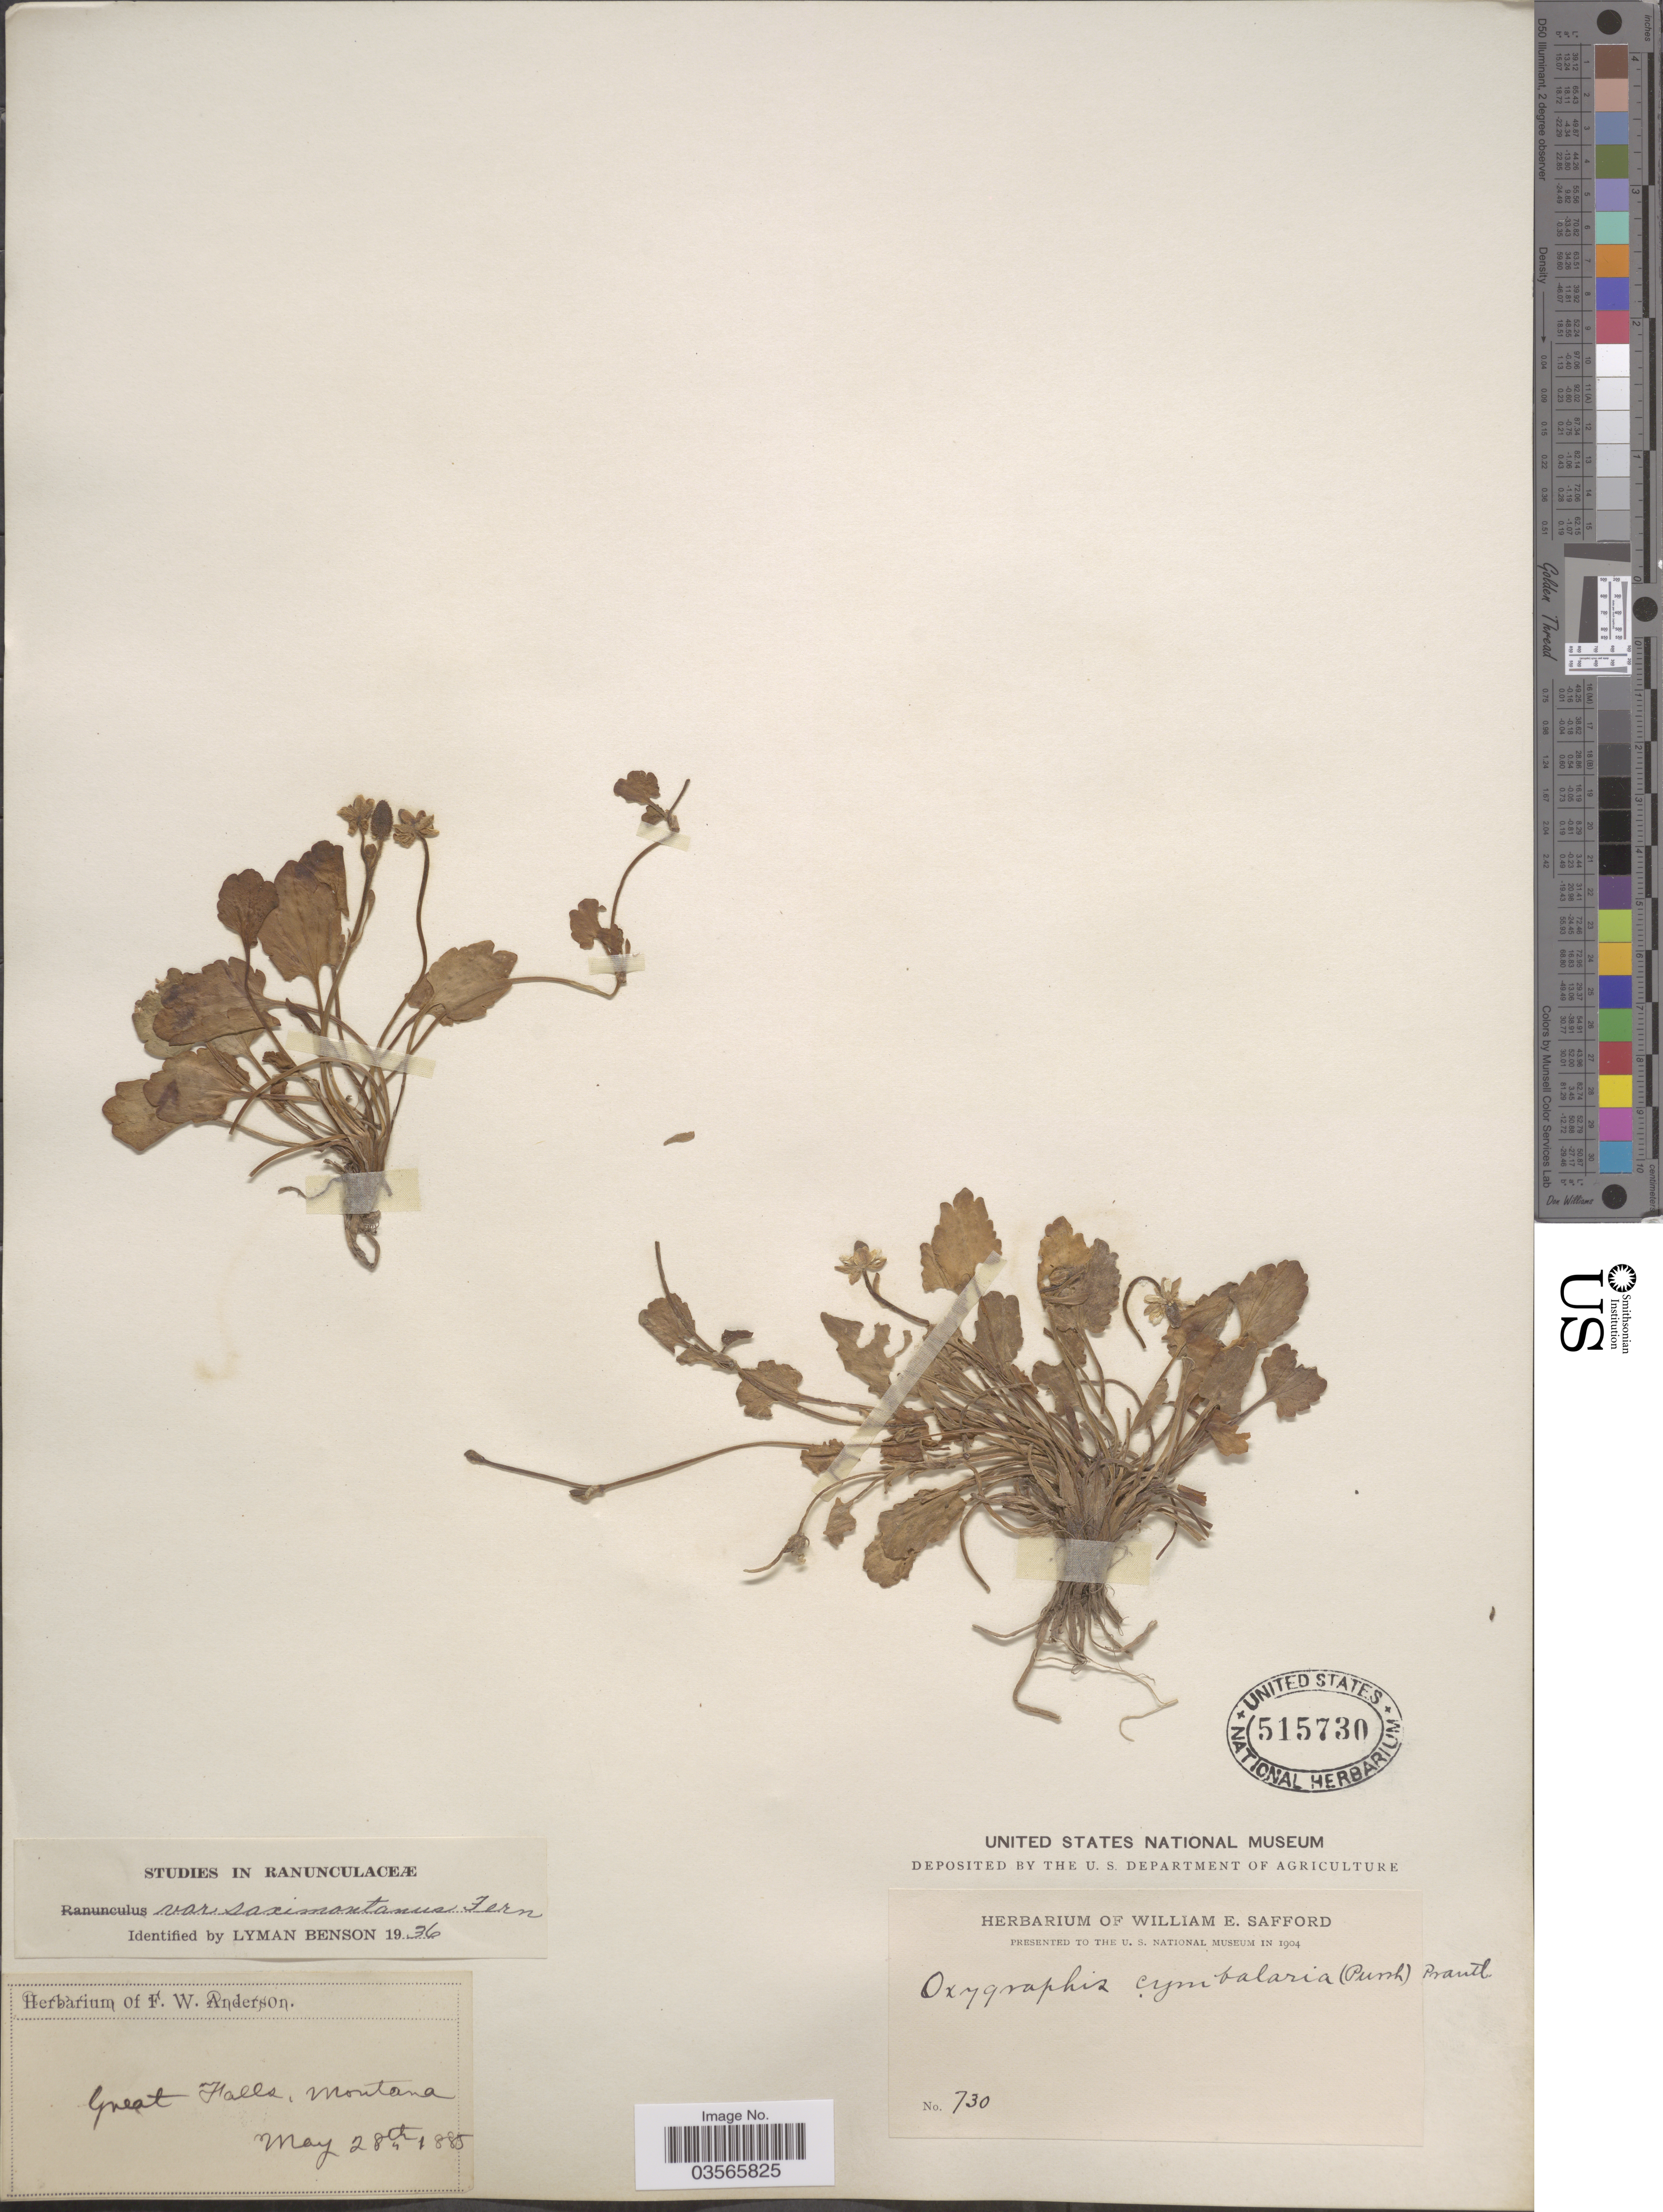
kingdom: Plantae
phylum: Tracheophyta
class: Magnoliopsida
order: Ranunculales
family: Ranunculaceae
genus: Halerpestes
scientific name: Halerpestes cymbalaria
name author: (Pursh) Greene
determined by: Strong, M. T., (US), Smithsonian Institution - National Museum of Natural History (UNITED STATES)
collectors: ex herb. F.W. Anderson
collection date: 1885-05-28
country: United States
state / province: Montana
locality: Great Falls.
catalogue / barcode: US 515730